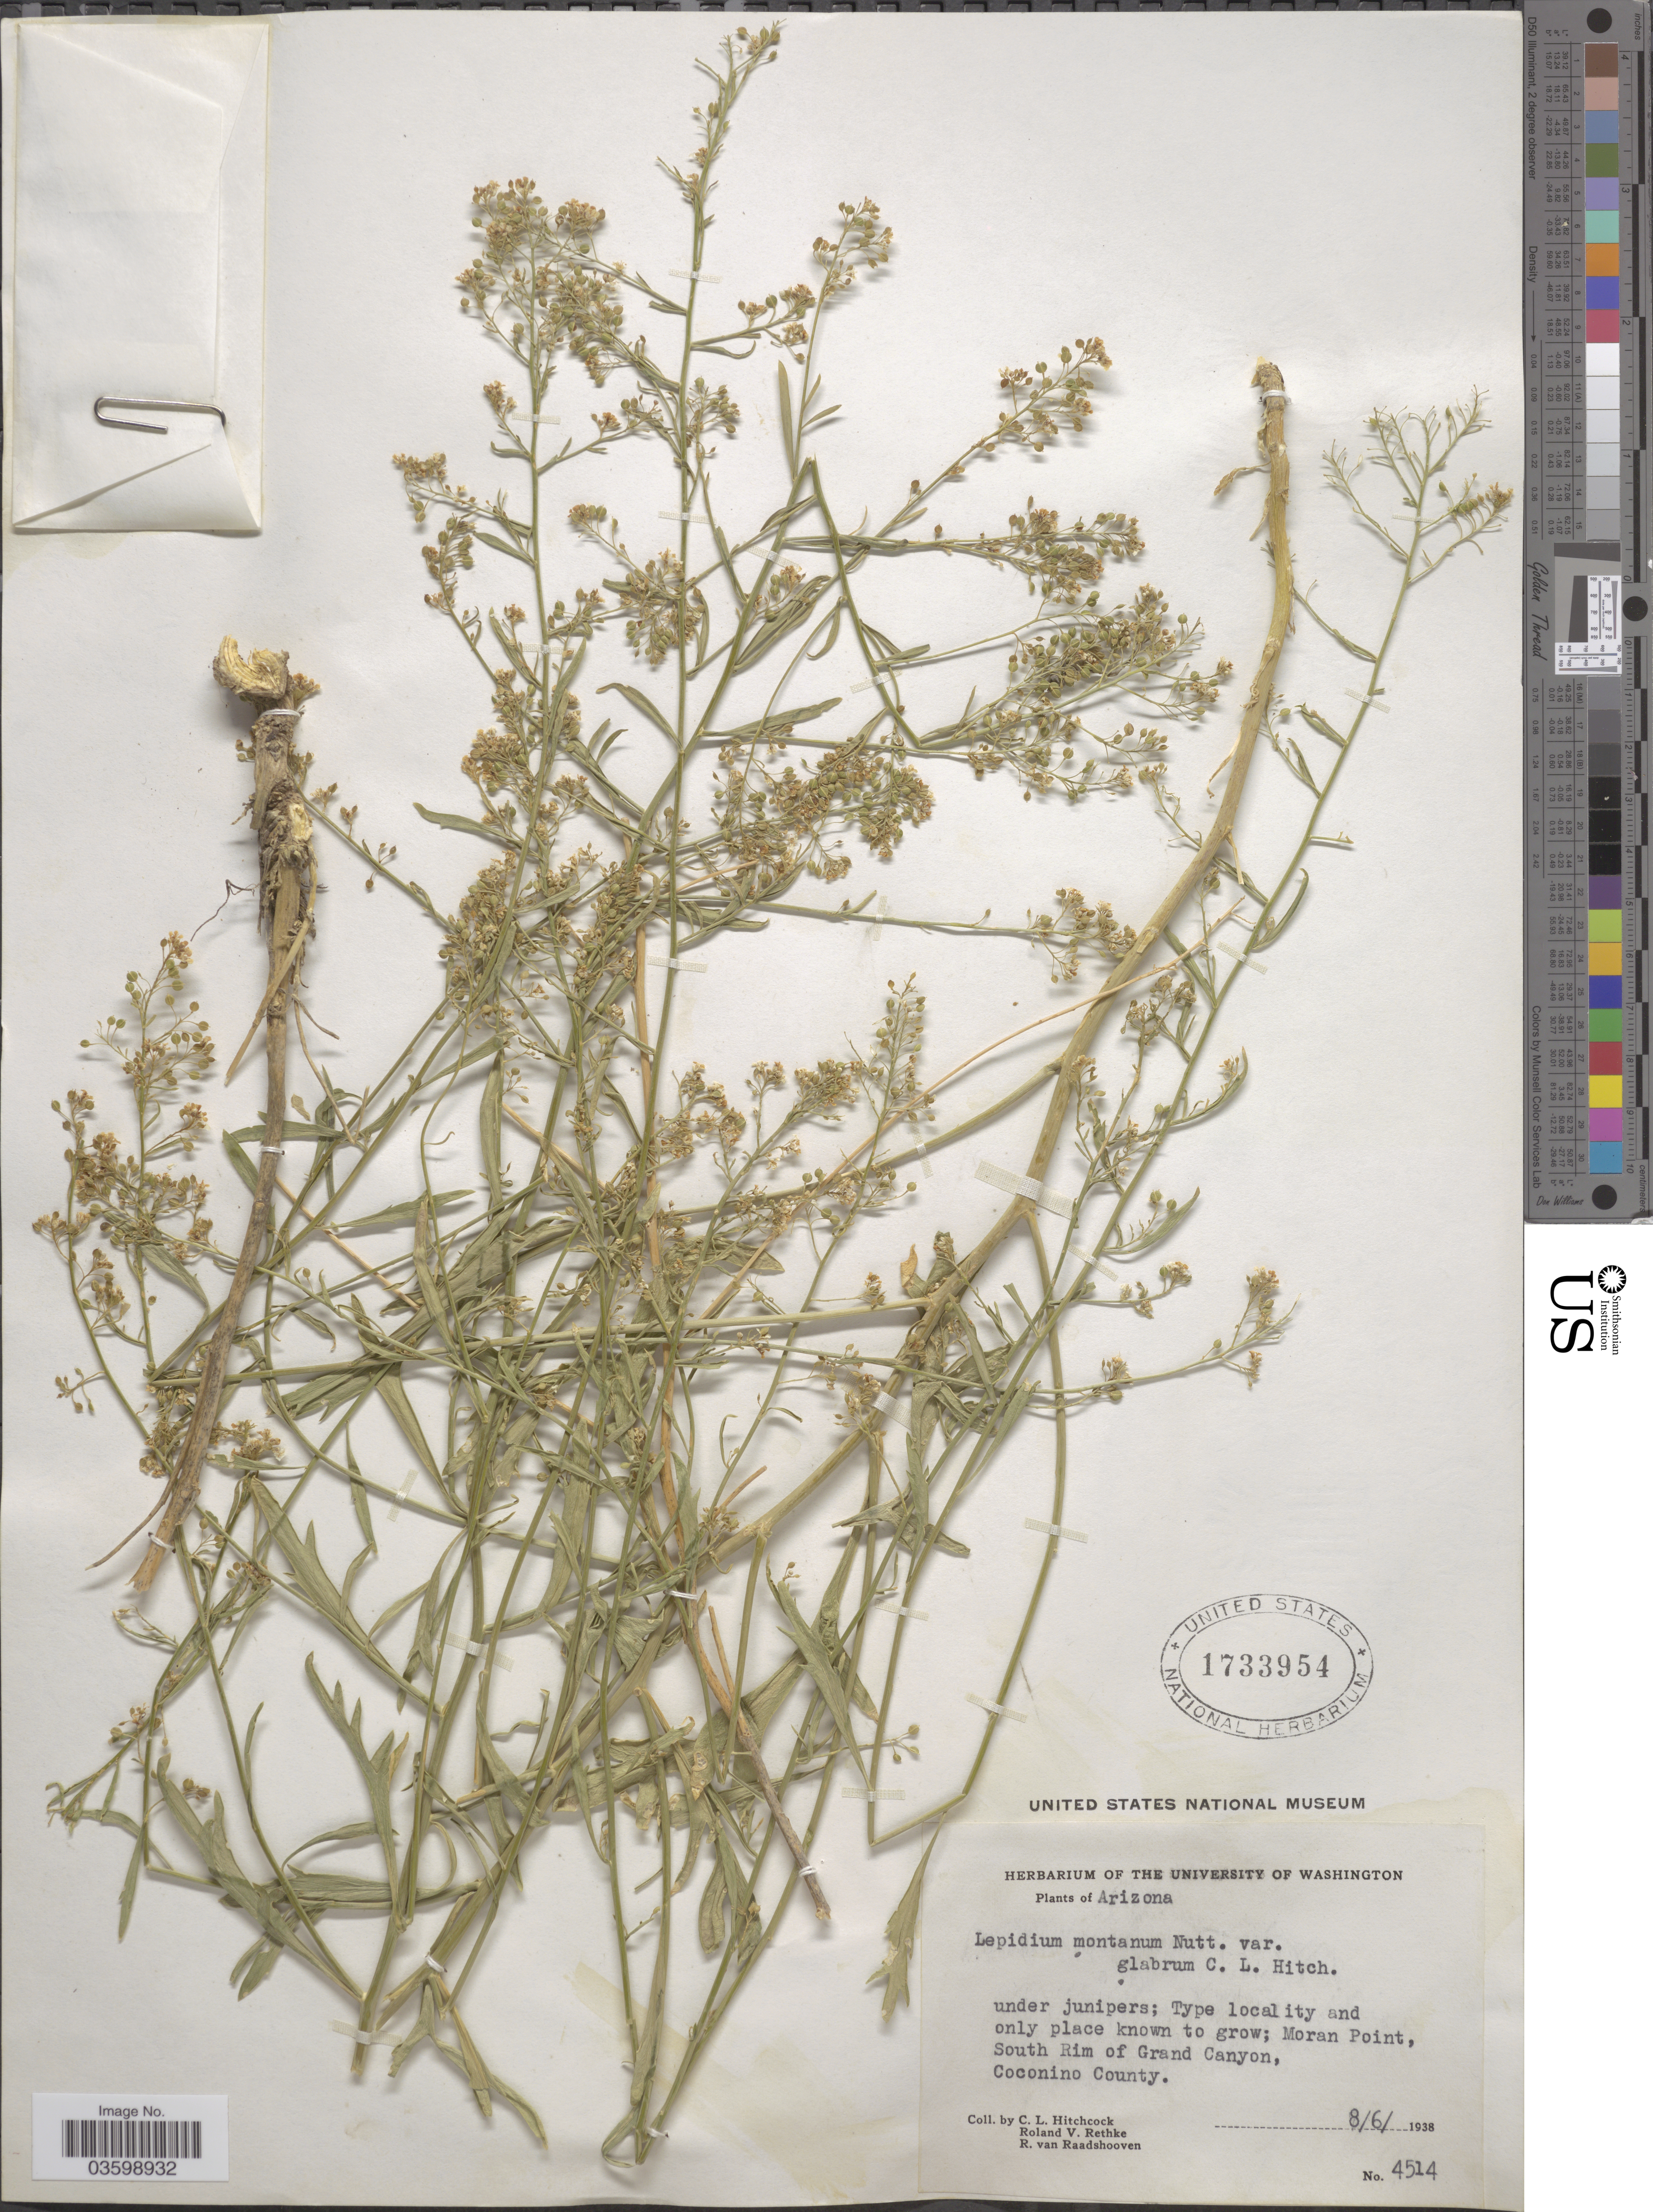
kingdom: Plantae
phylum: Tracheophyta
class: Magnoliopsida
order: Brassicales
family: Brassicaceae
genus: Lepidium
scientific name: Lepidium montanum var. glabrum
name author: C.L. Hitchc.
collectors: C. L. Hitchcock, R. Rethke & R. Raadshooven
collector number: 4514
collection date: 1938-08-06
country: United States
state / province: Arizona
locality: Moran Point, South Rim of Grand Canyon, Coconino County.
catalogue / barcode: US 1733954